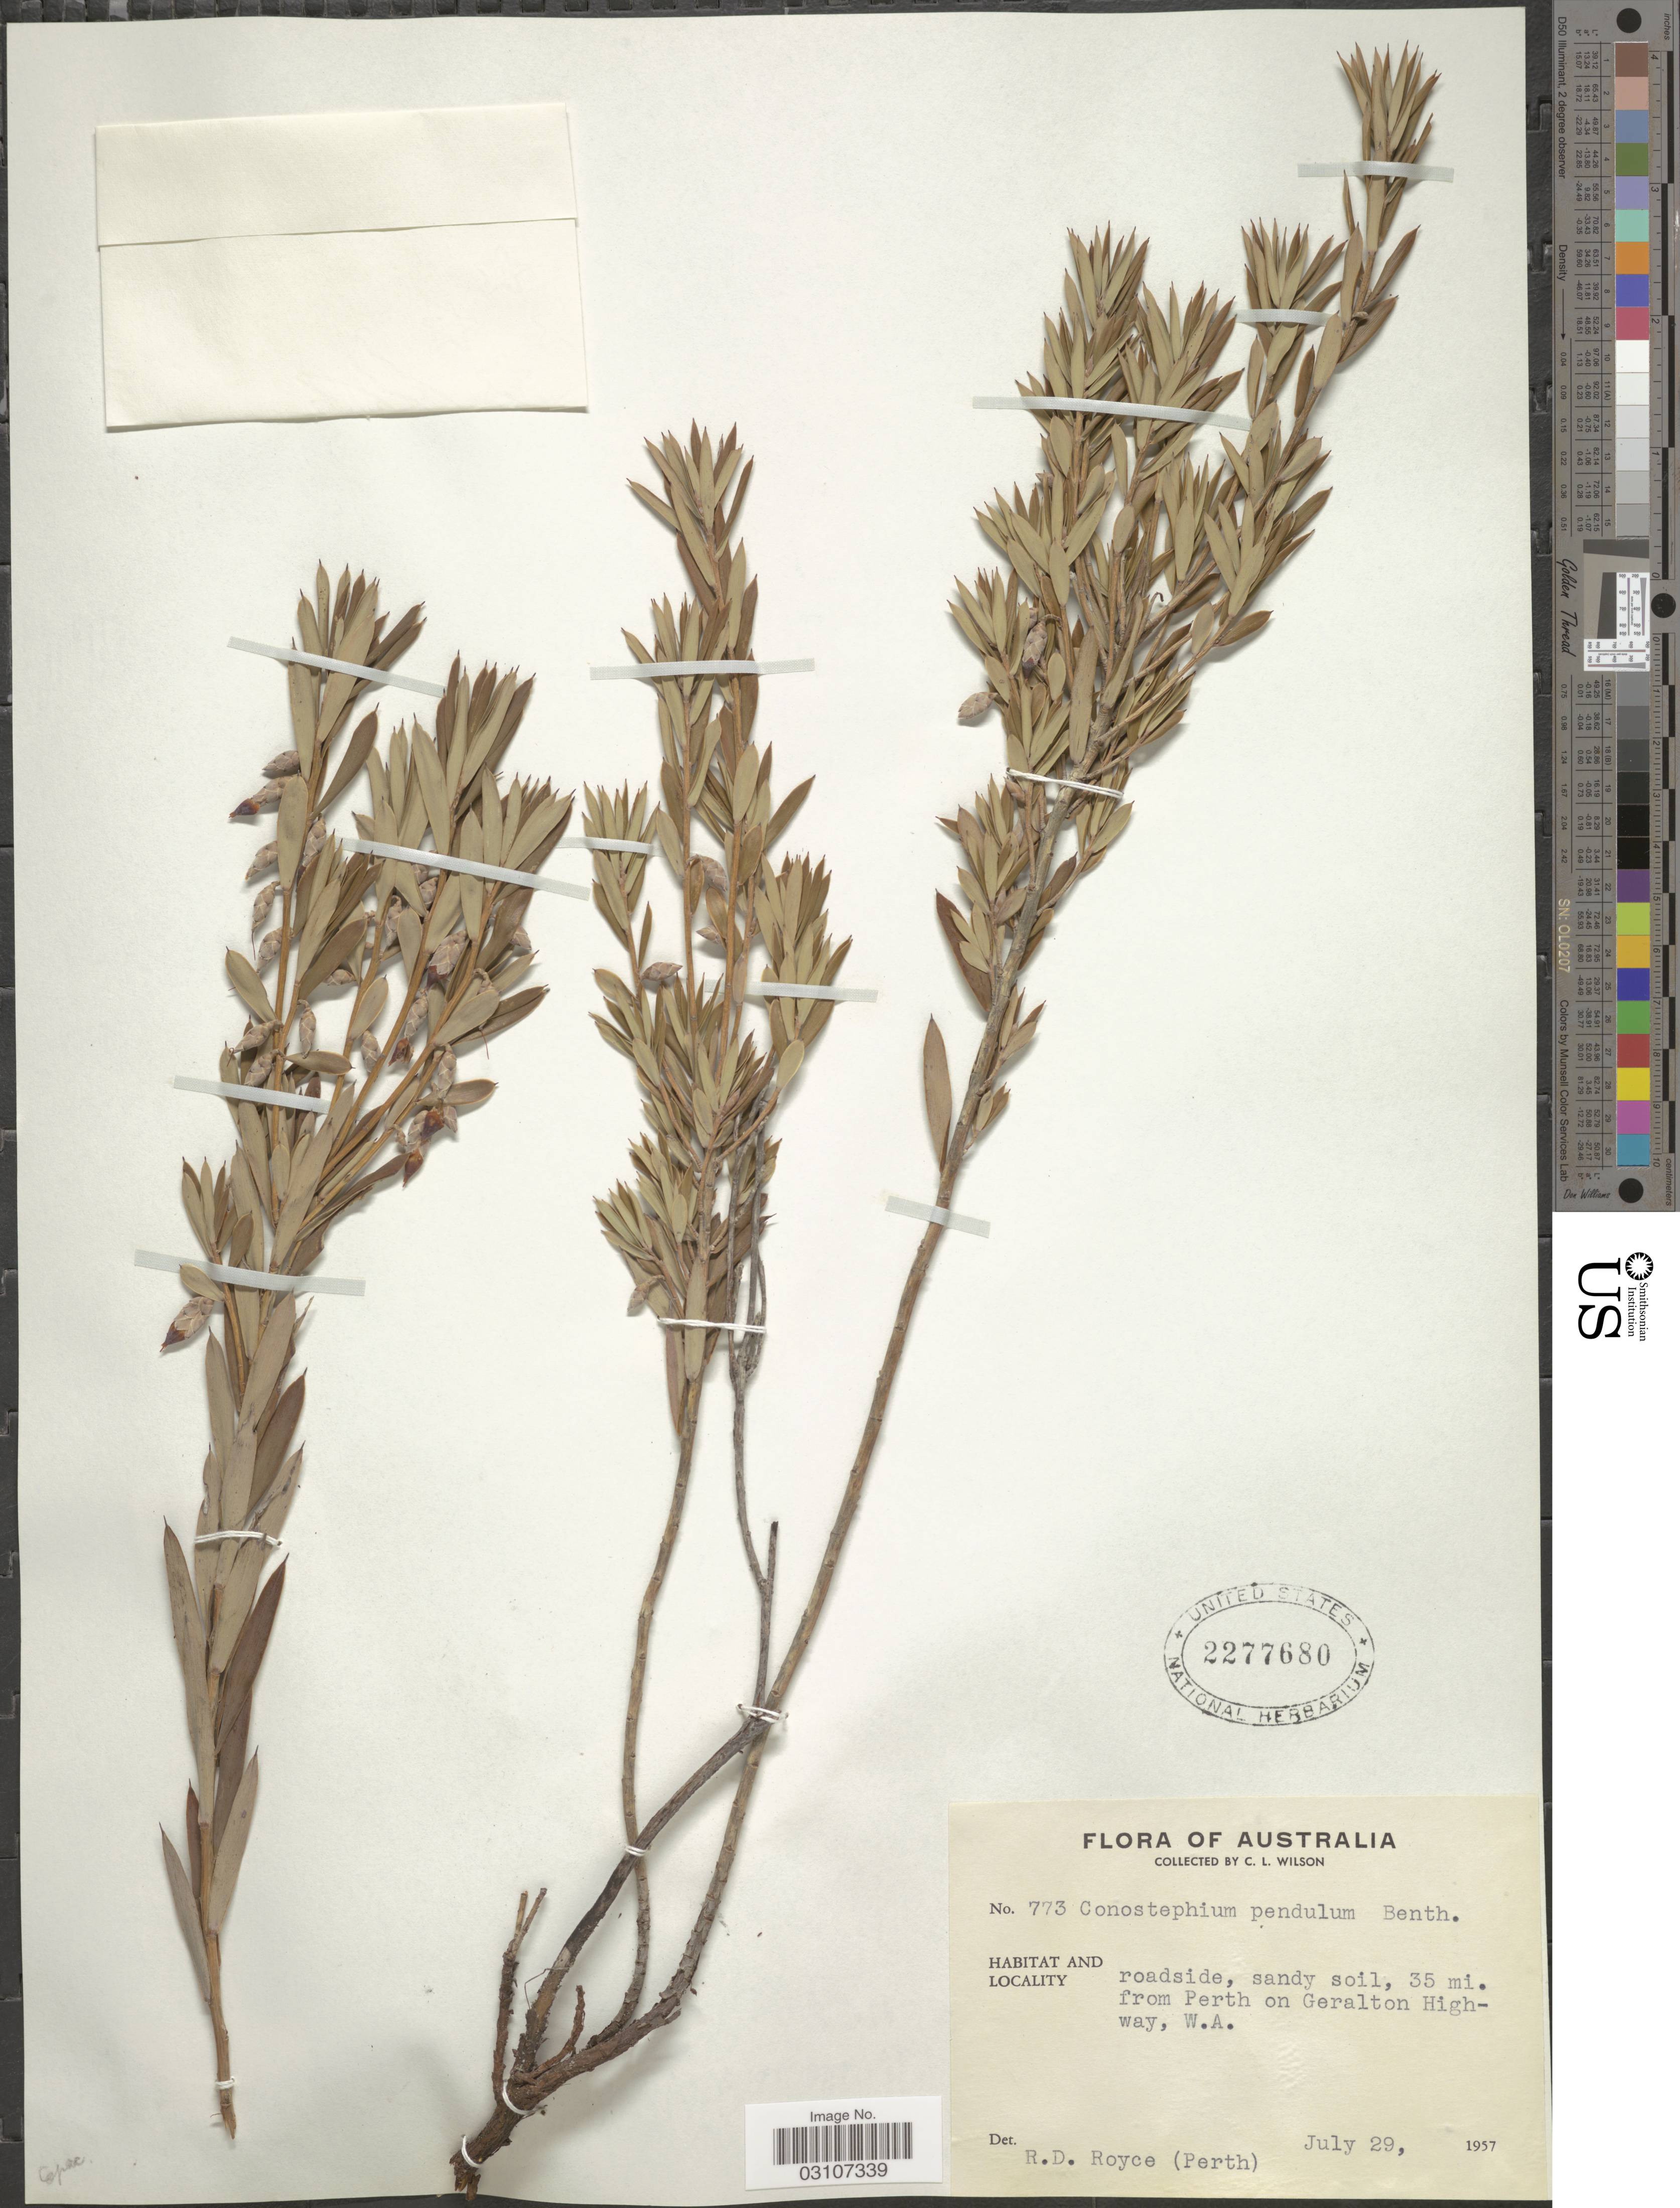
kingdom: Plantae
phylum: Tracheophyta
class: Magnoliopsida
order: Ericales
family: Ericaceae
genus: Conostephium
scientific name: Conostephium pendulum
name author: Deless.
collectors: C. L. Wilson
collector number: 773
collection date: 1957-07-29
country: Australia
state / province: Western Australia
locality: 35 mi. from Perth on Geralton Highway, W. A.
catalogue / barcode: US 2277680